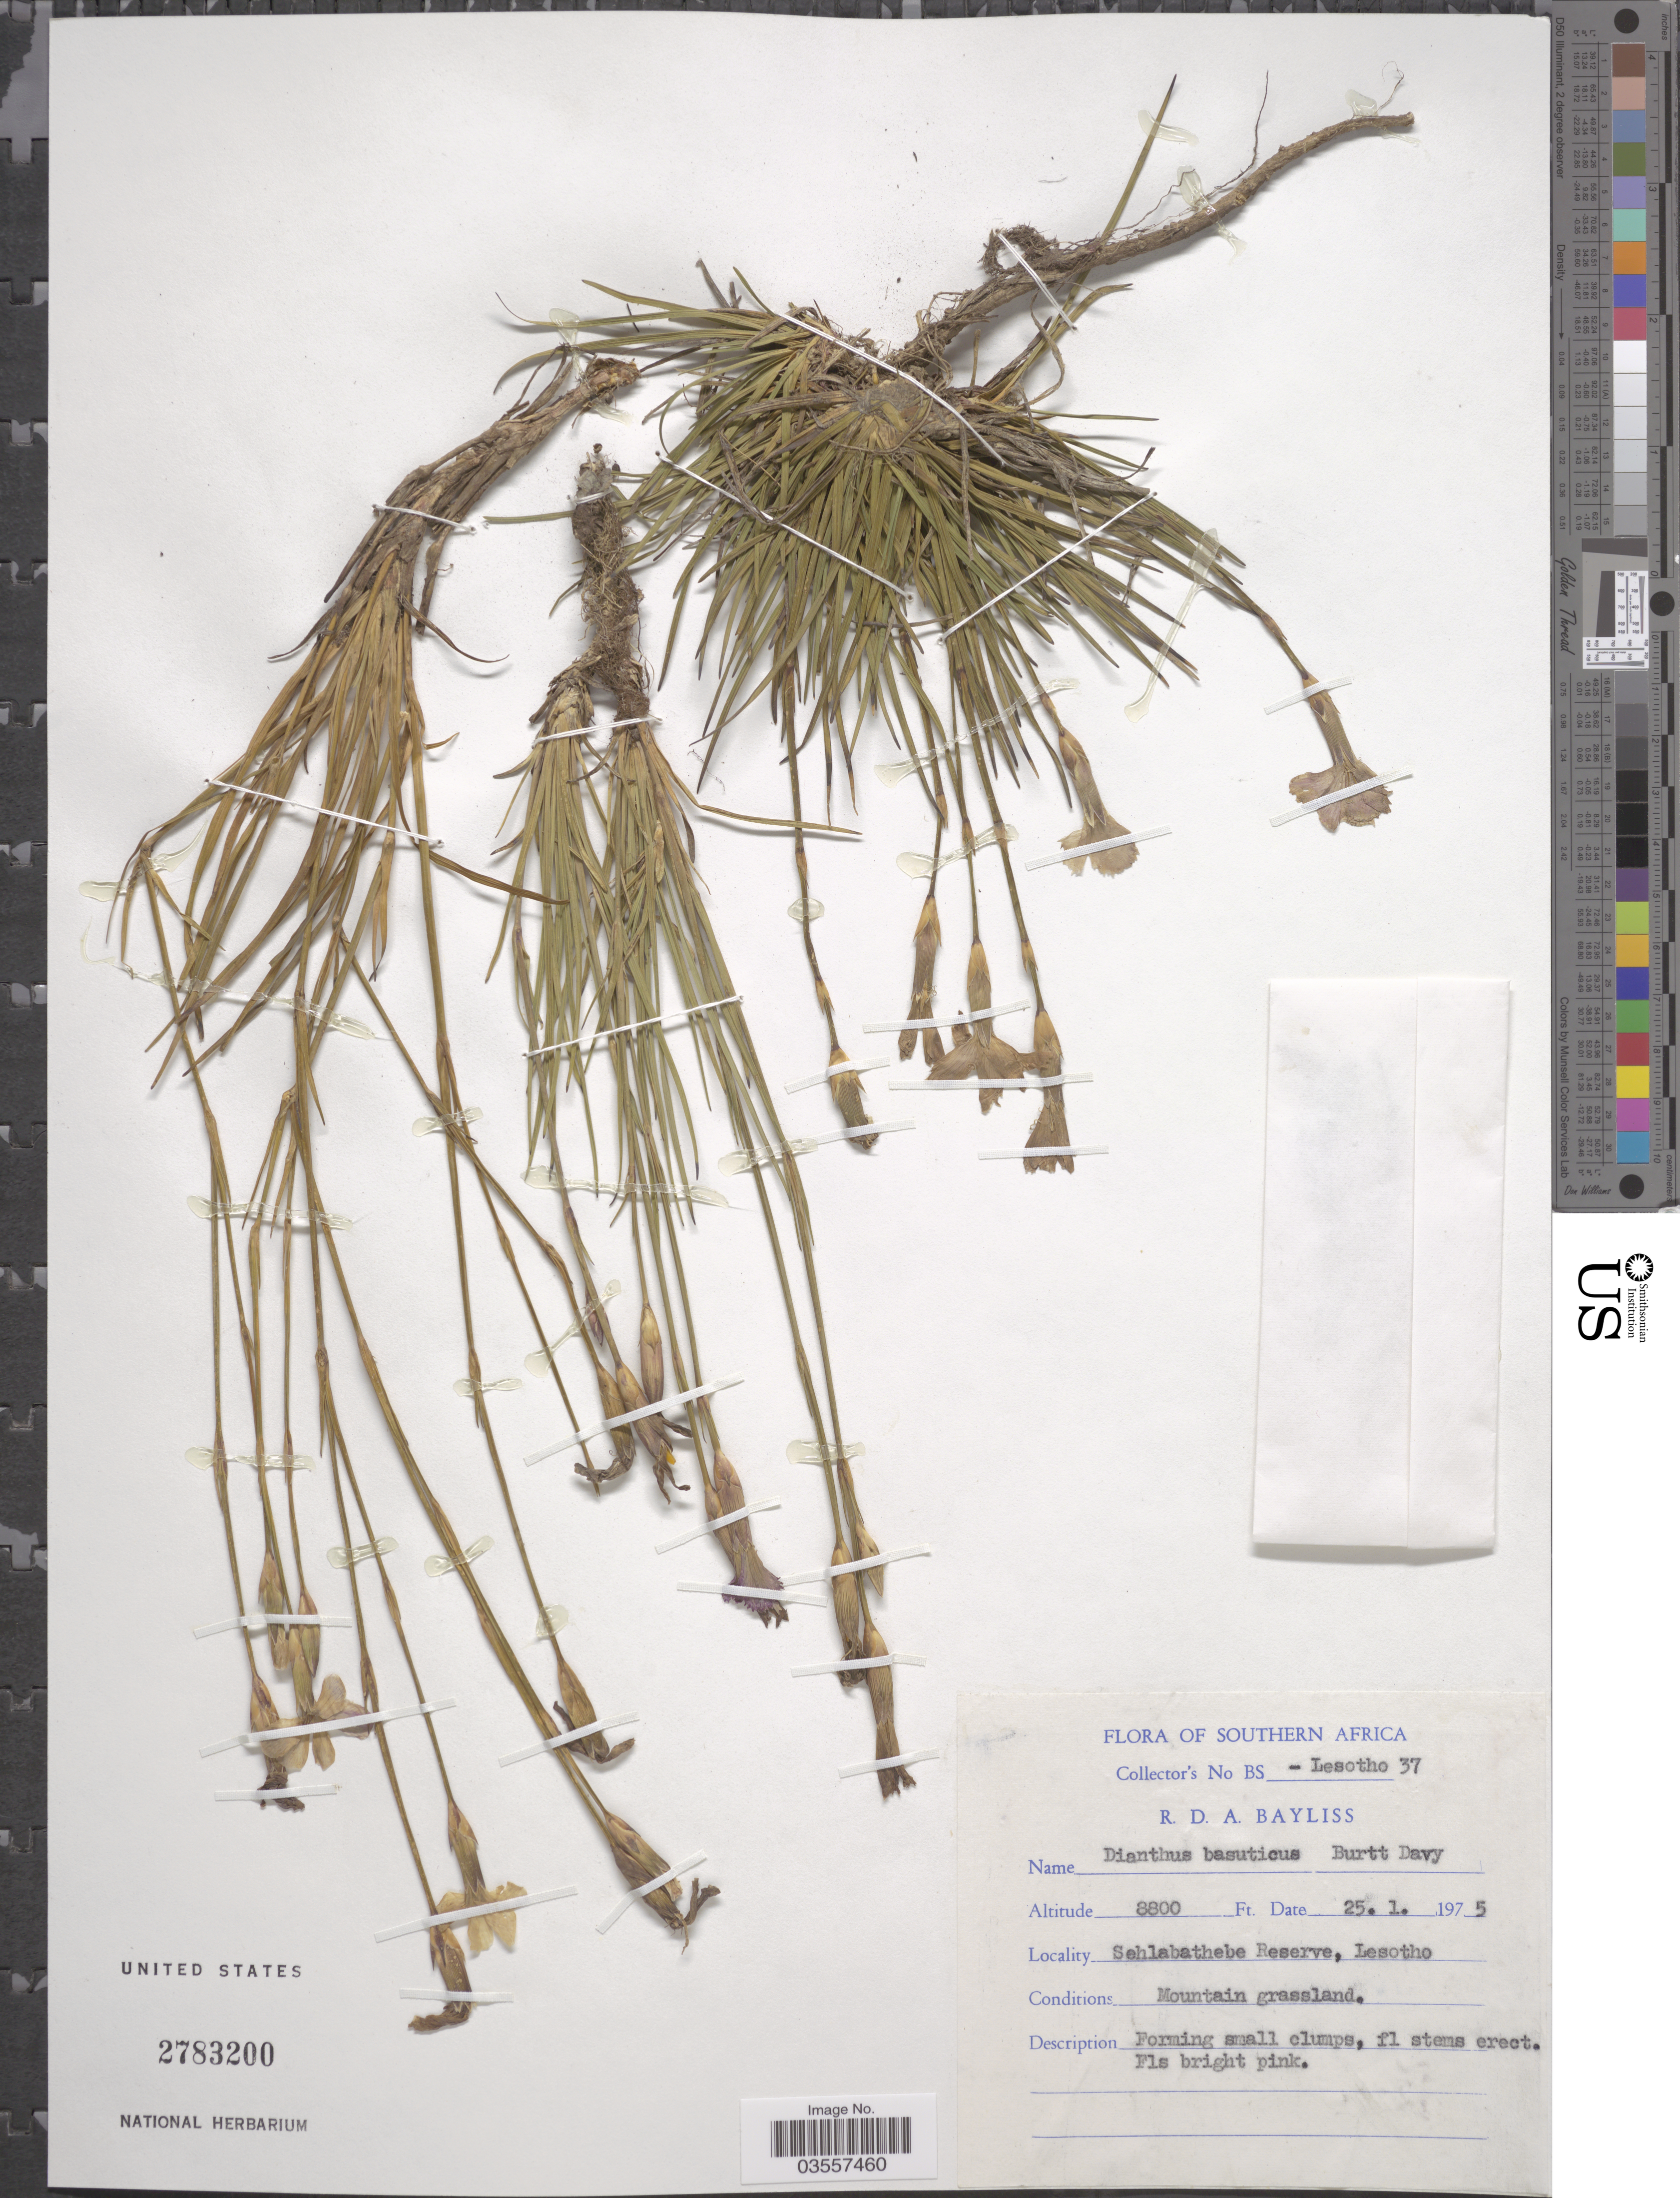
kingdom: Plantae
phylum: Tracheophyta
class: Magnoliopsida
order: Caryophyllales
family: Caryophyllaceae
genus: Dianthus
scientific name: Dianthus basuticus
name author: Burtt Davy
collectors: R. Bayliss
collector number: BS-Lesotho 37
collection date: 1975-01-25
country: Lesotho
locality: Southern Africa. Sehlabathebe Reserve.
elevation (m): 2682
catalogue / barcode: US 2783200